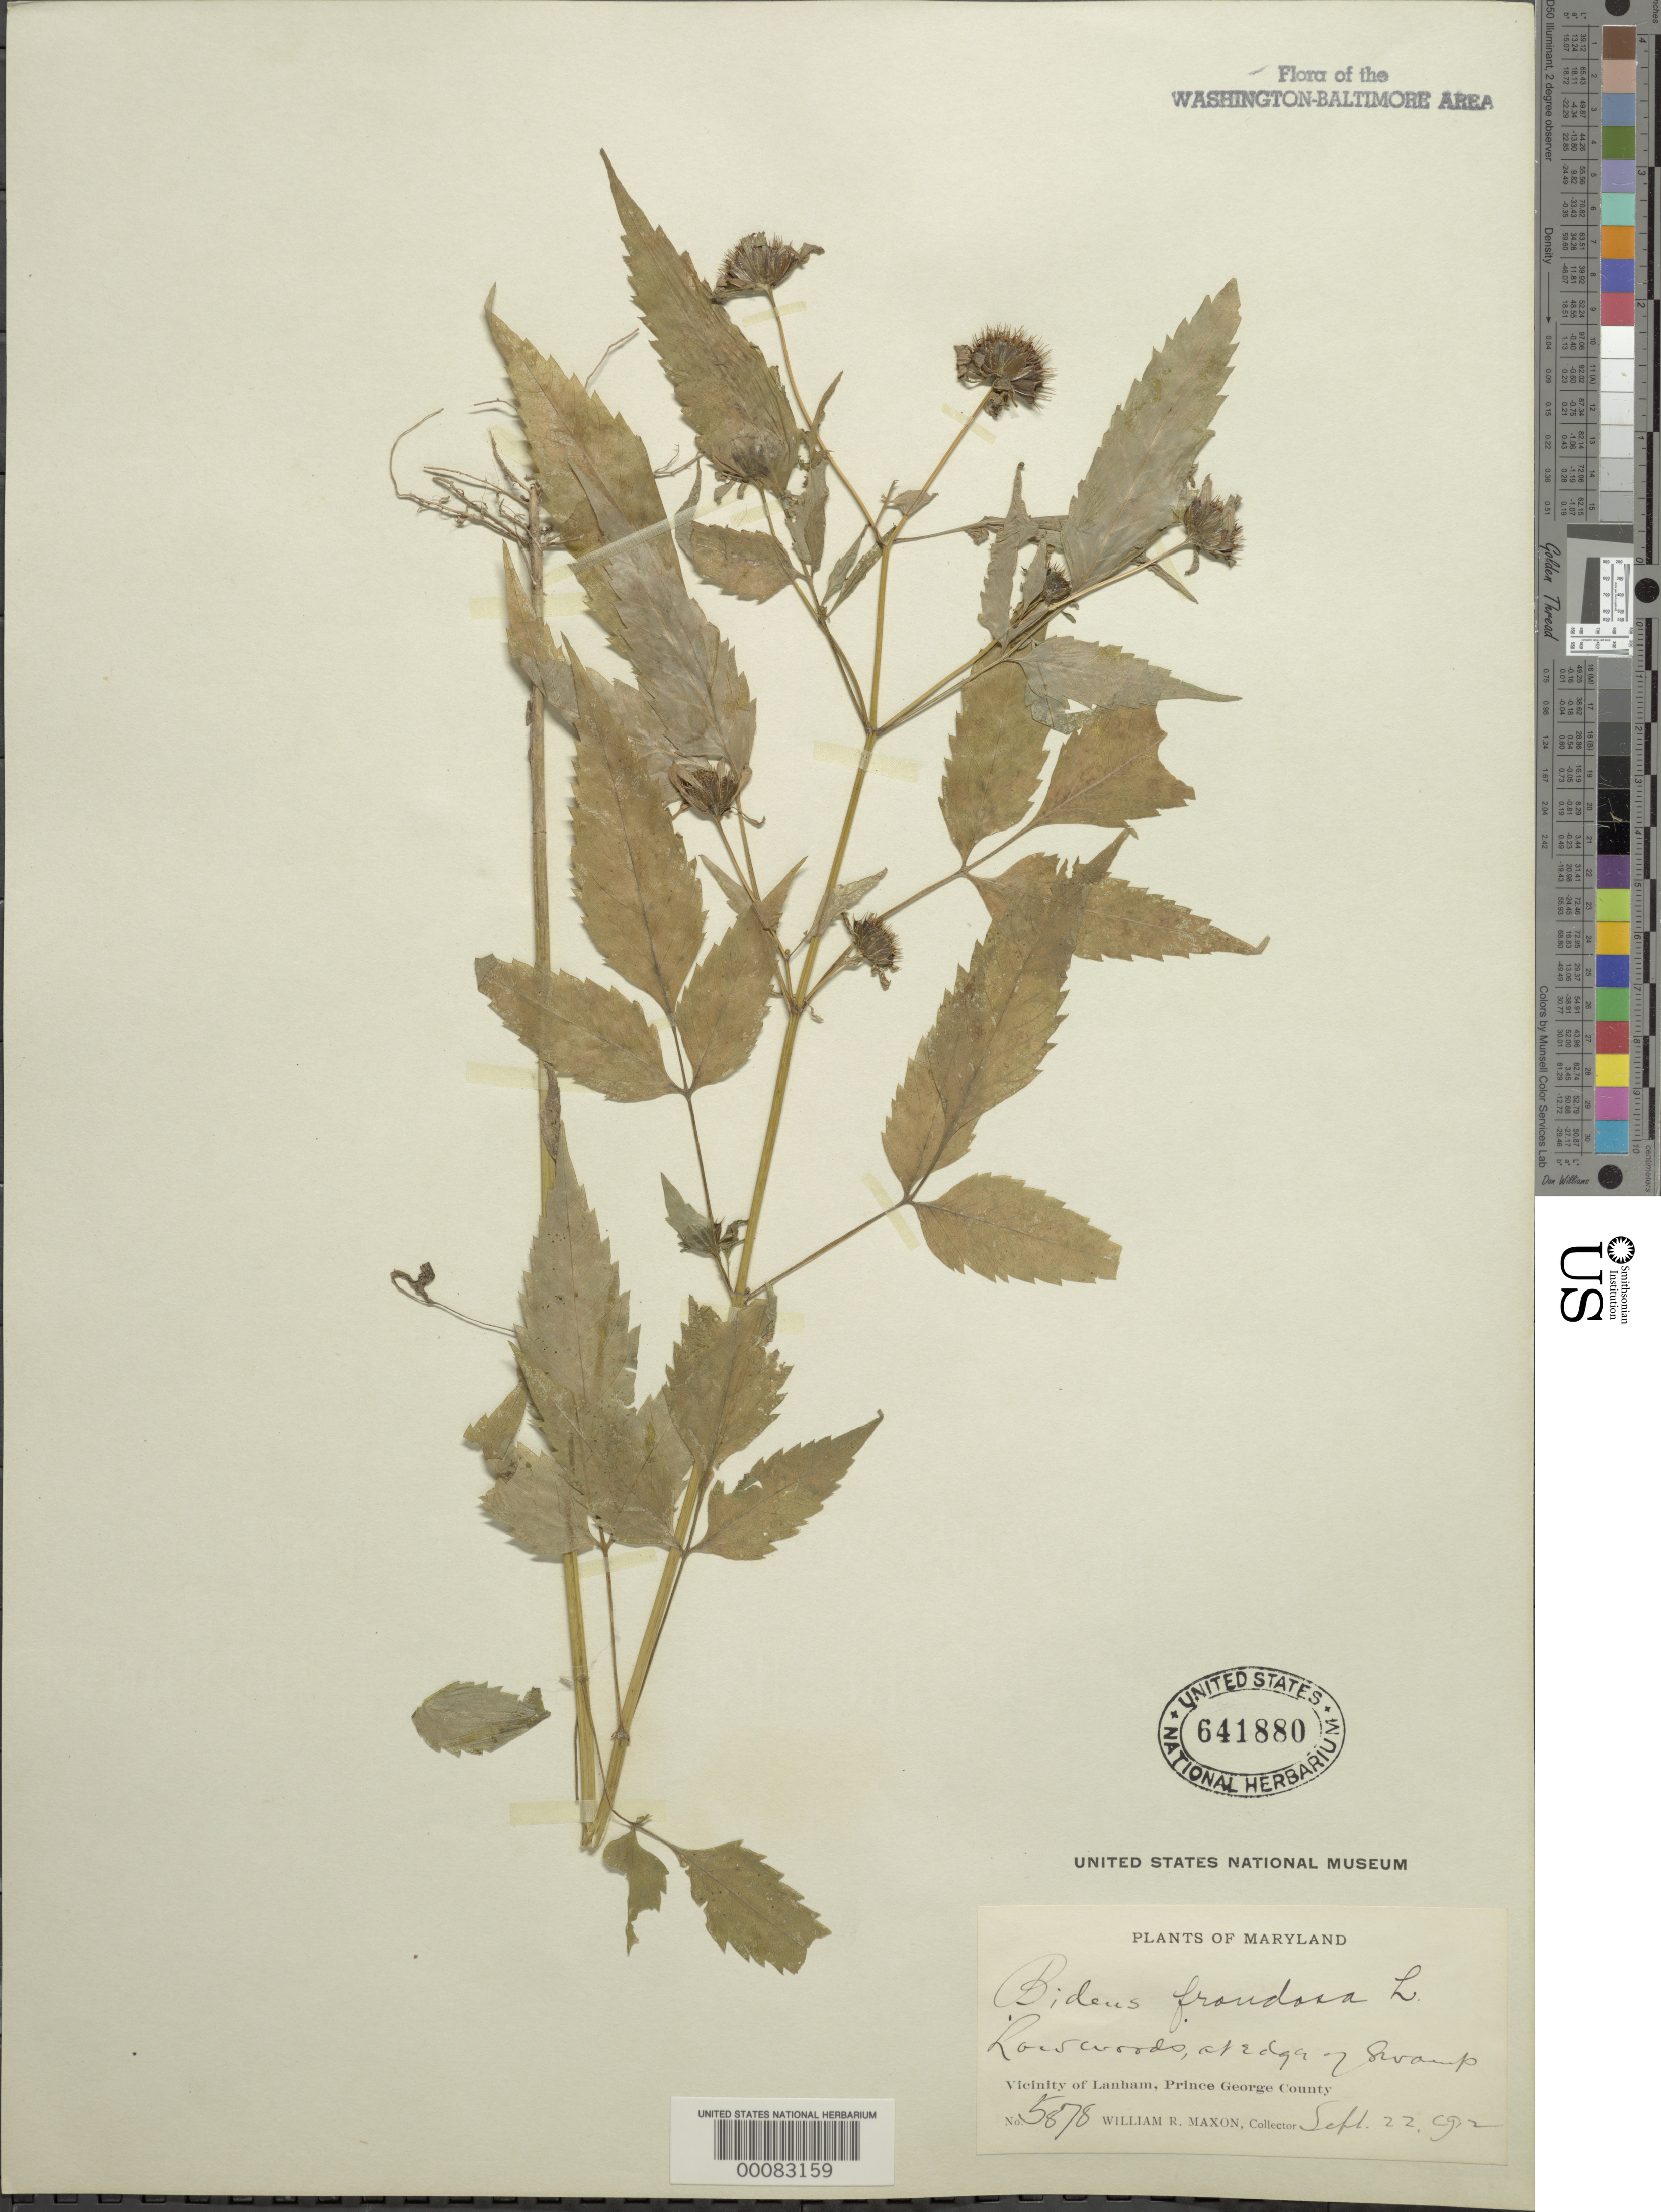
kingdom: Plantae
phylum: Tracheophyta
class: Magnoliopsida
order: Asterales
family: Asteraceae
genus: Bidens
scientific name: Bidens frondosa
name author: L.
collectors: W. R. Maxon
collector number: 5878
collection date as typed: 22 Sep 1912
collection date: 1912-09-22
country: United States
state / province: Maryland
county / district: Prince George's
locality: Lanham vicinity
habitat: Low woods swamp edge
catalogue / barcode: US 641880